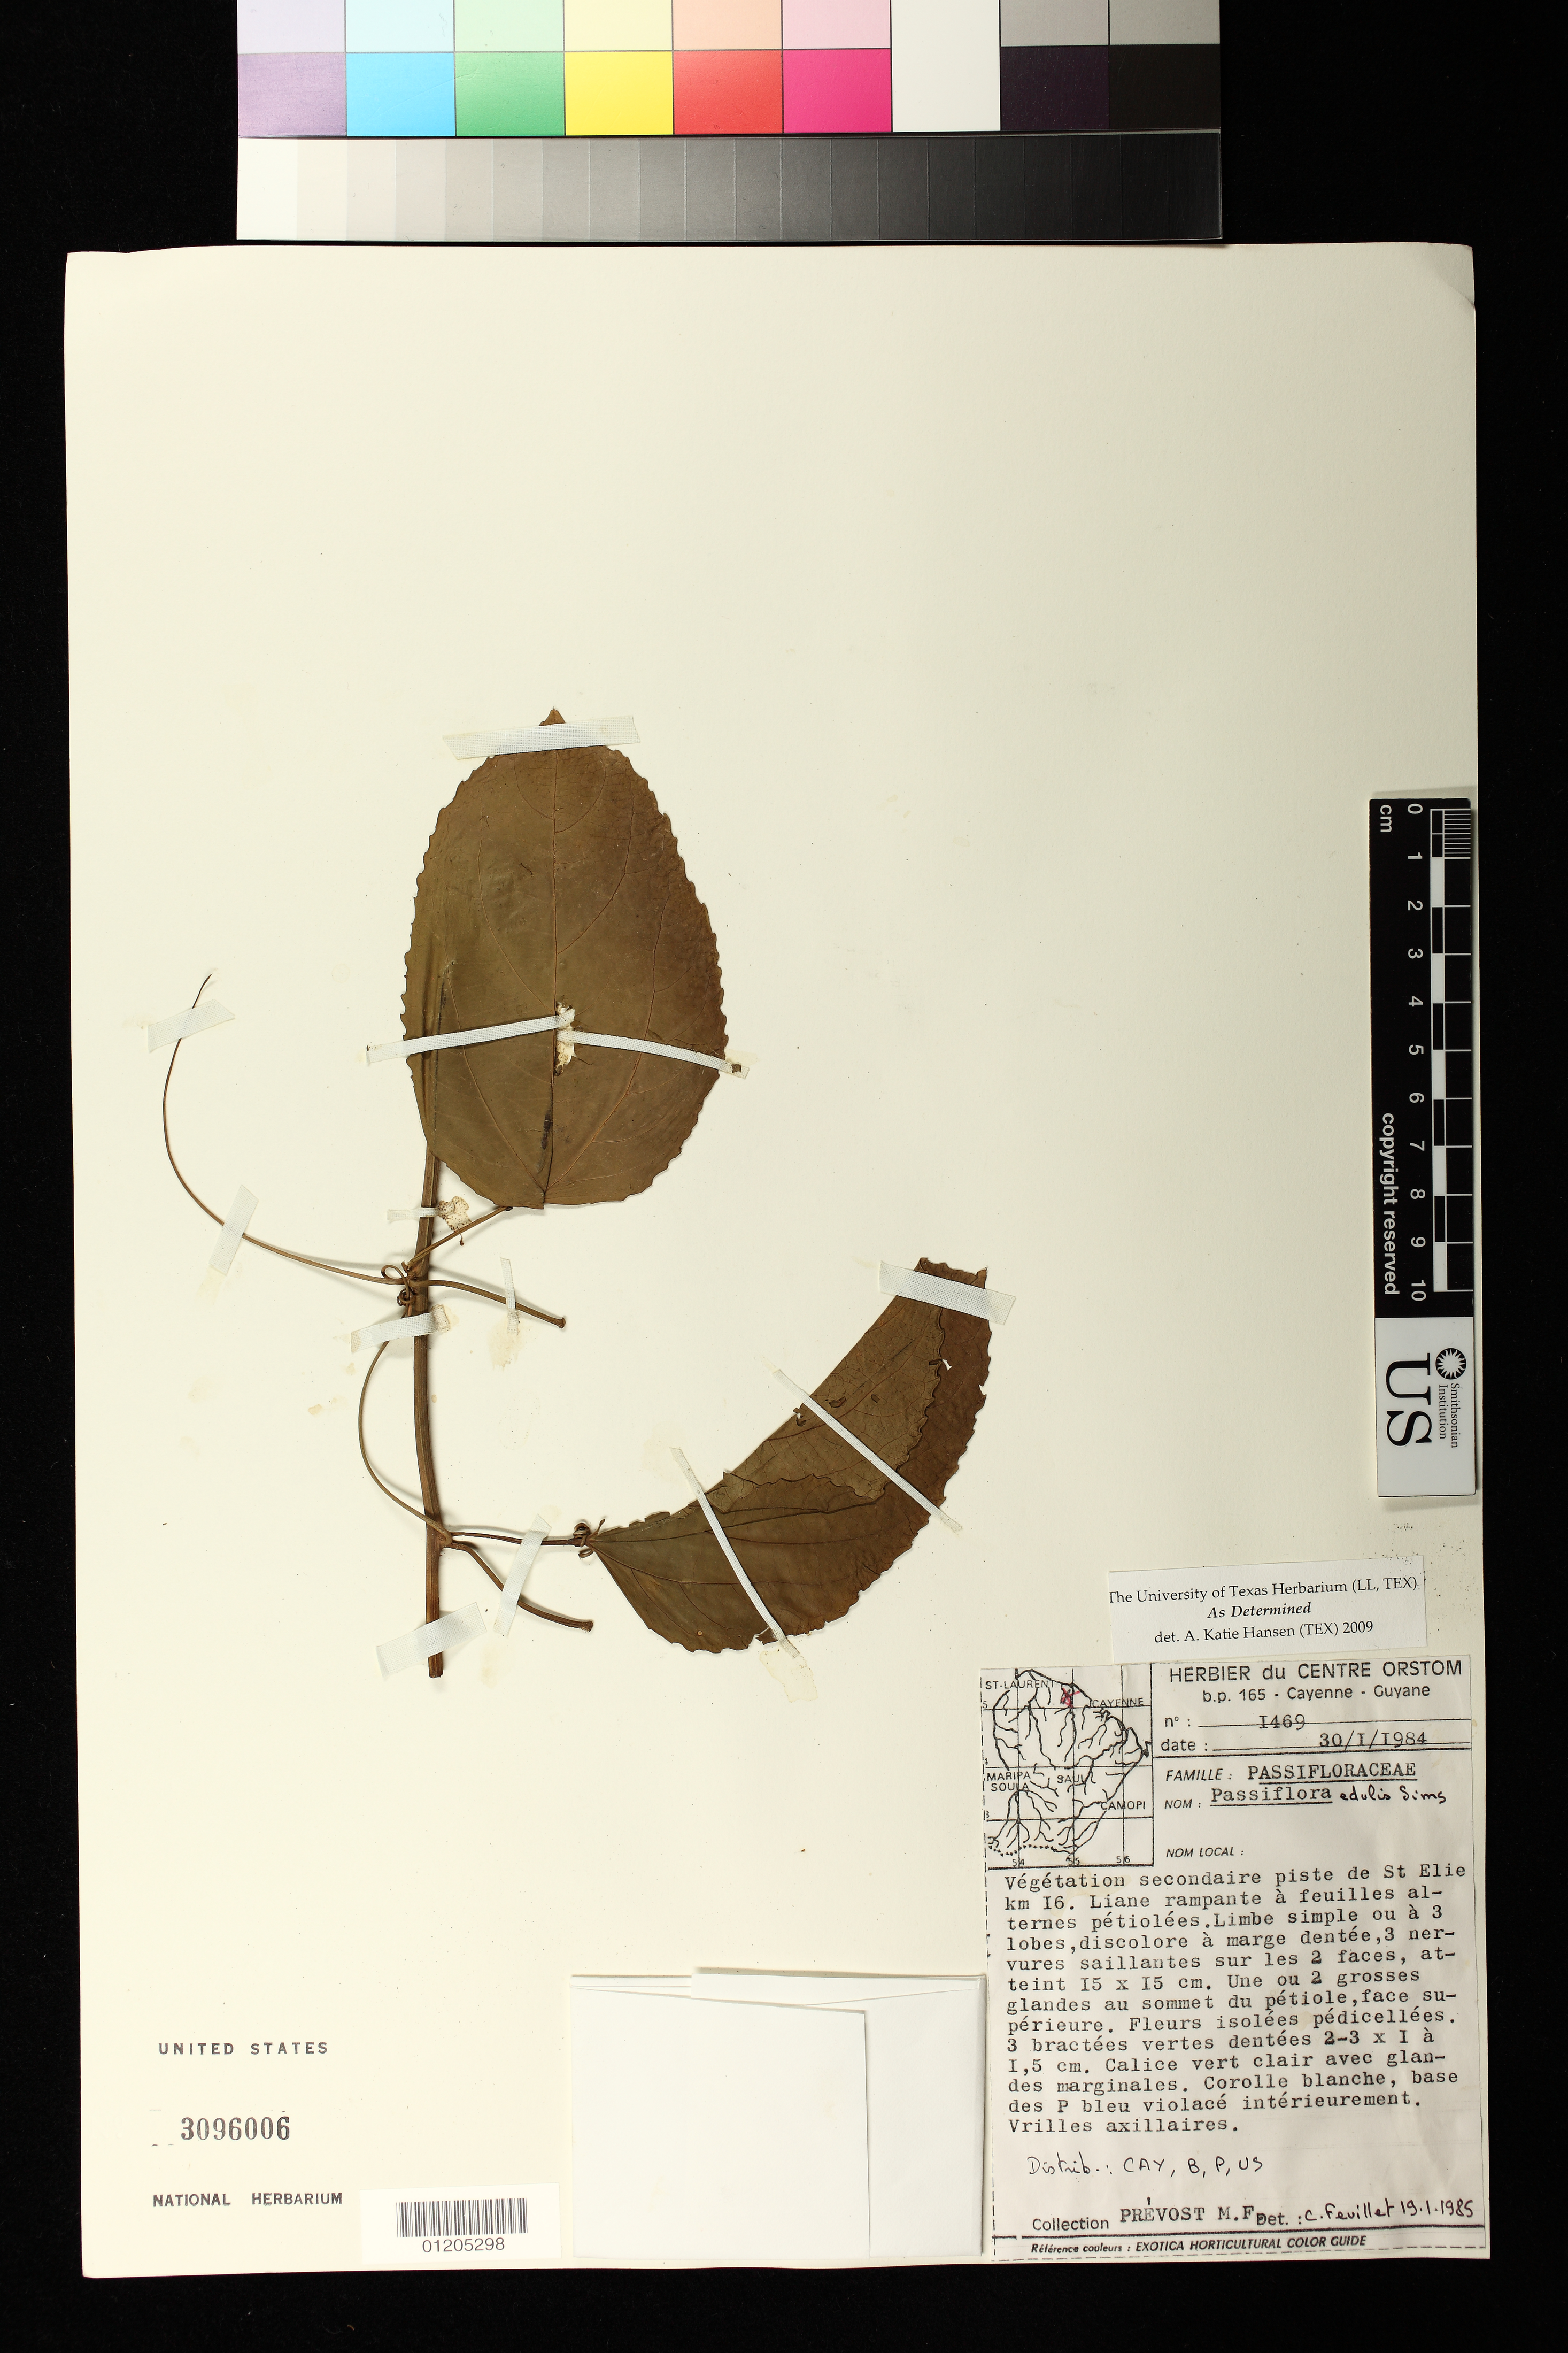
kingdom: Plantae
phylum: Tracheophyta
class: Magnoliopsida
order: Malpighiales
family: Passifloraceae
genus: Passiflora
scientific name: Passiflora edulis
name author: Sims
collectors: M.-F. Prévost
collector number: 1469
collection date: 1984-01-30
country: French Guiana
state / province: Cayenne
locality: Arrondissement de Cayenne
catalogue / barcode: US 3096006